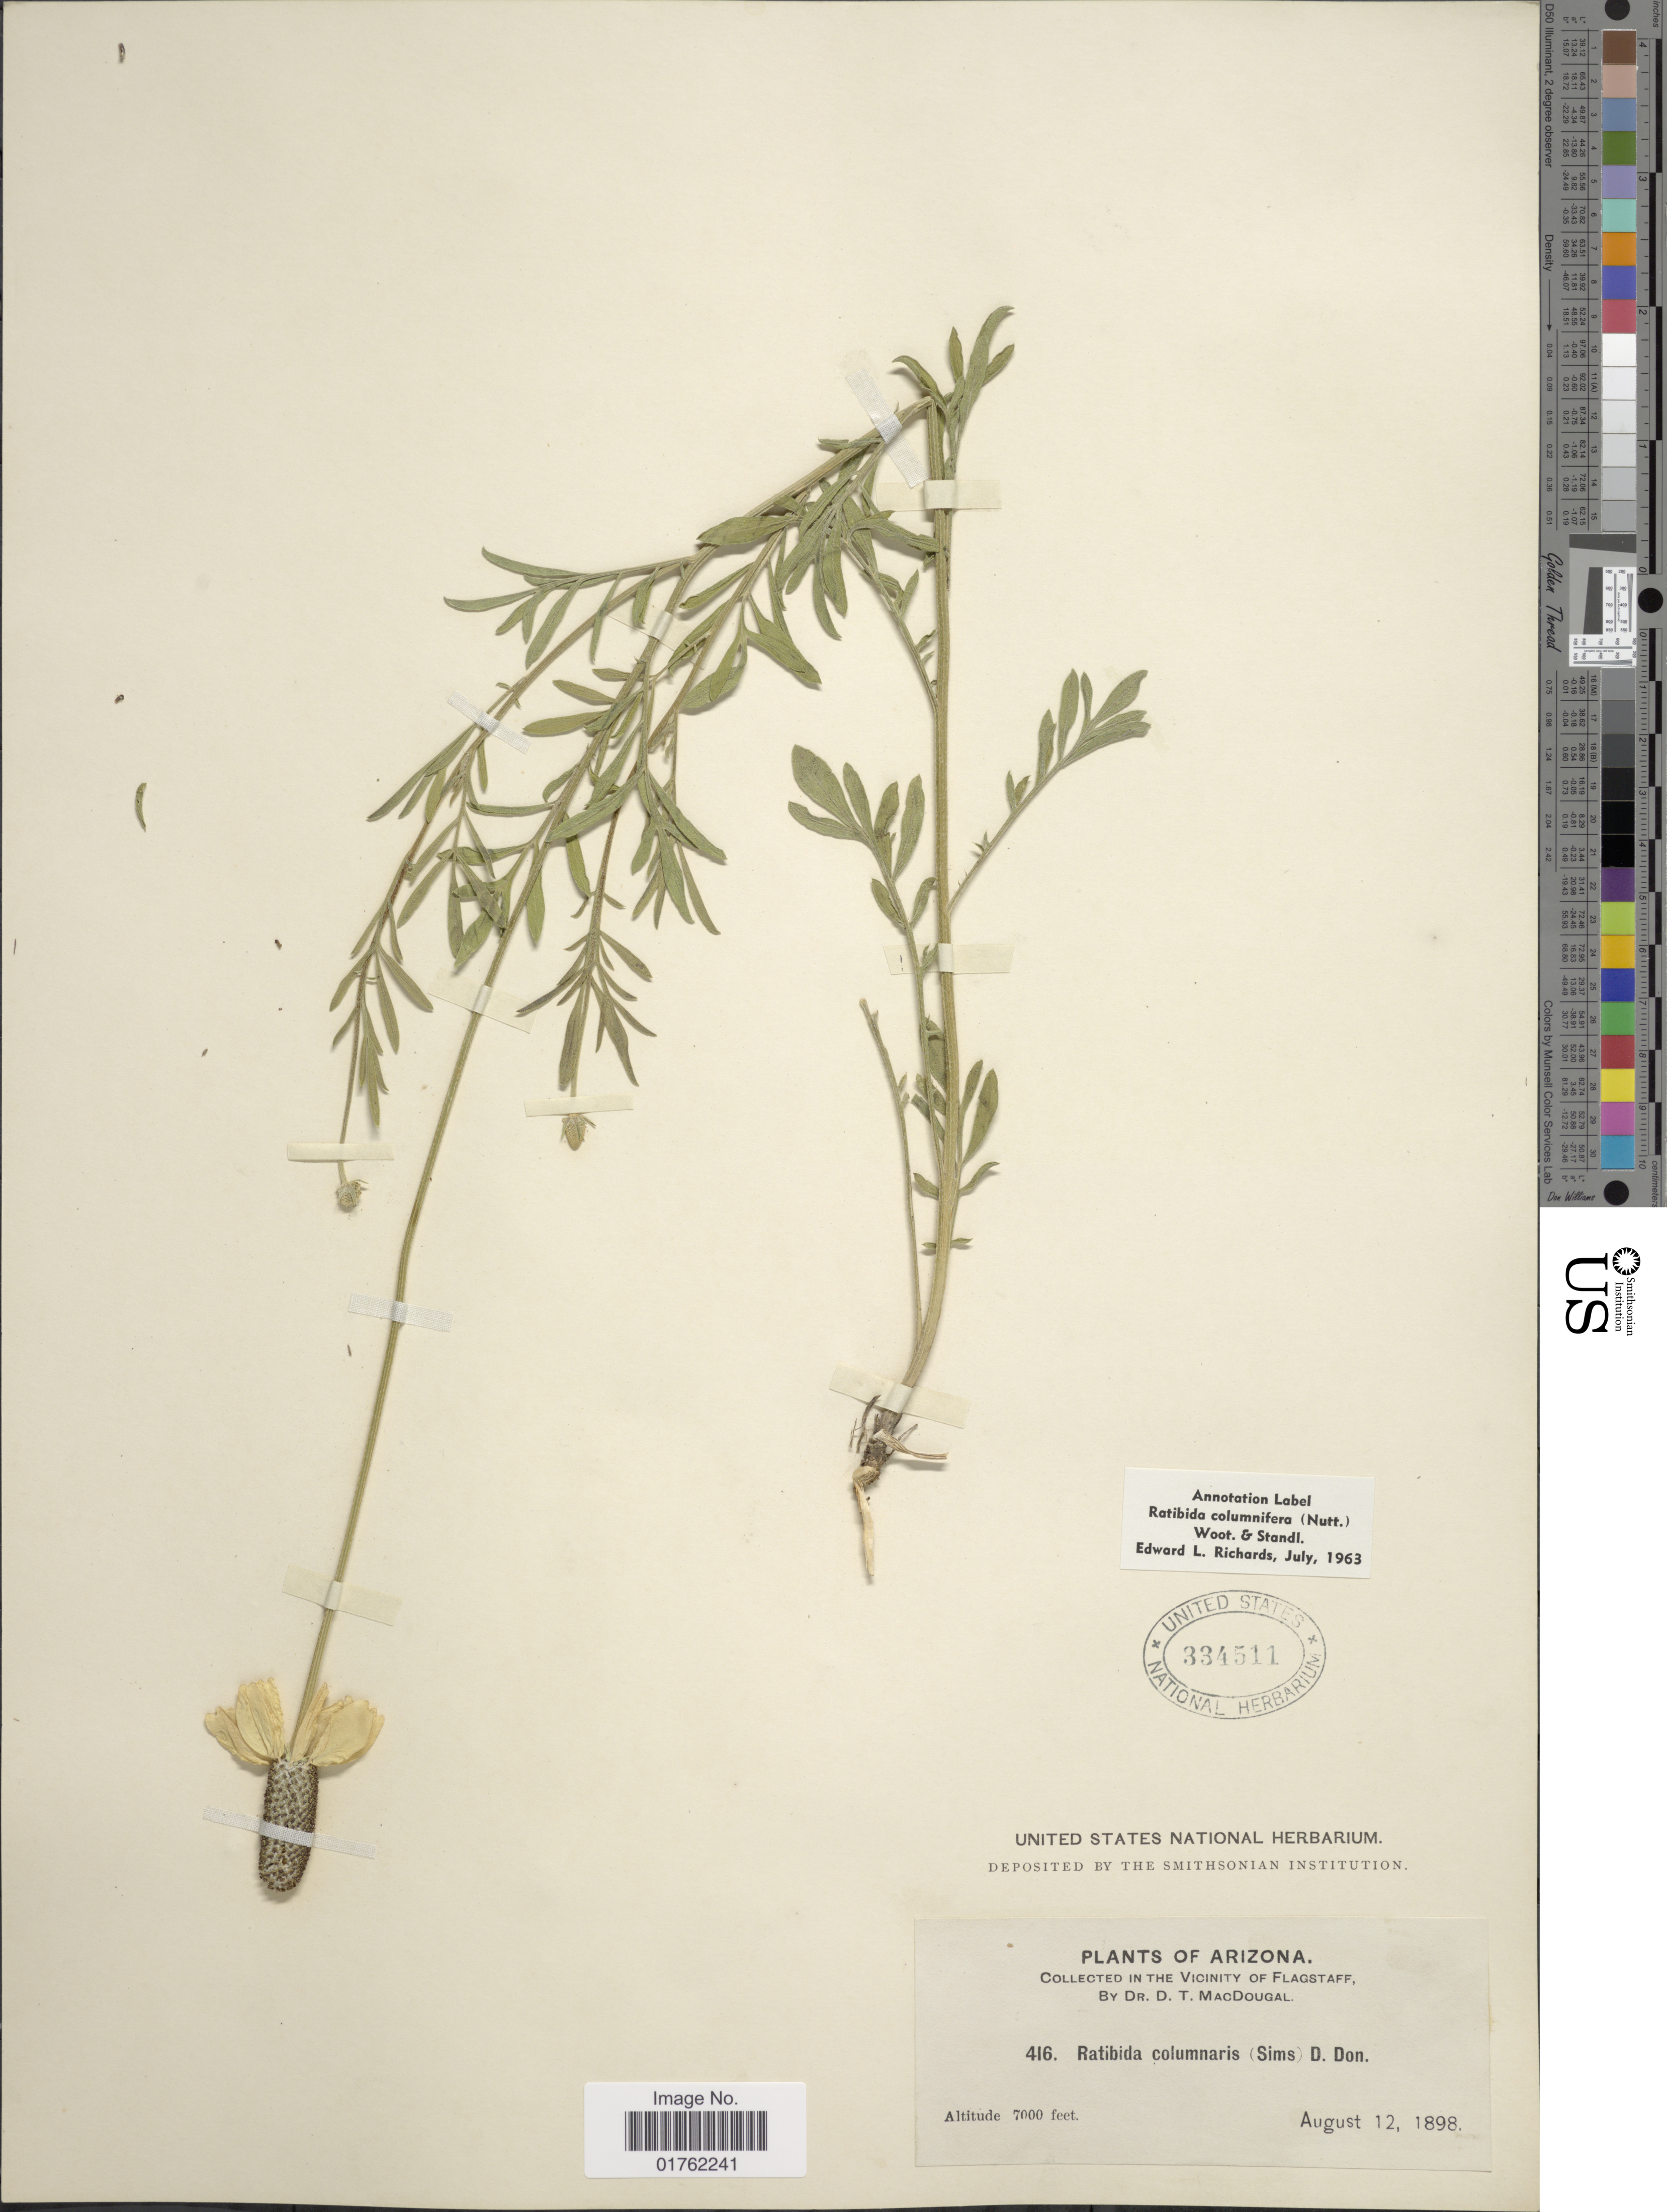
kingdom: Plantae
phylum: Tracheophyta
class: Magnoliopsida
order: Asterales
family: Asteraceae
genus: Ratibida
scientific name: Ratibida columnaris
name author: (Pursh) D. Don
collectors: D. T. MacDougal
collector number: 416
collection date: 1898-08-12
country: United States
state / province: Arizona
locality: In the Vicinity of Flagstaff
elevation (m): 2134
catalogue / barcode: US 334511